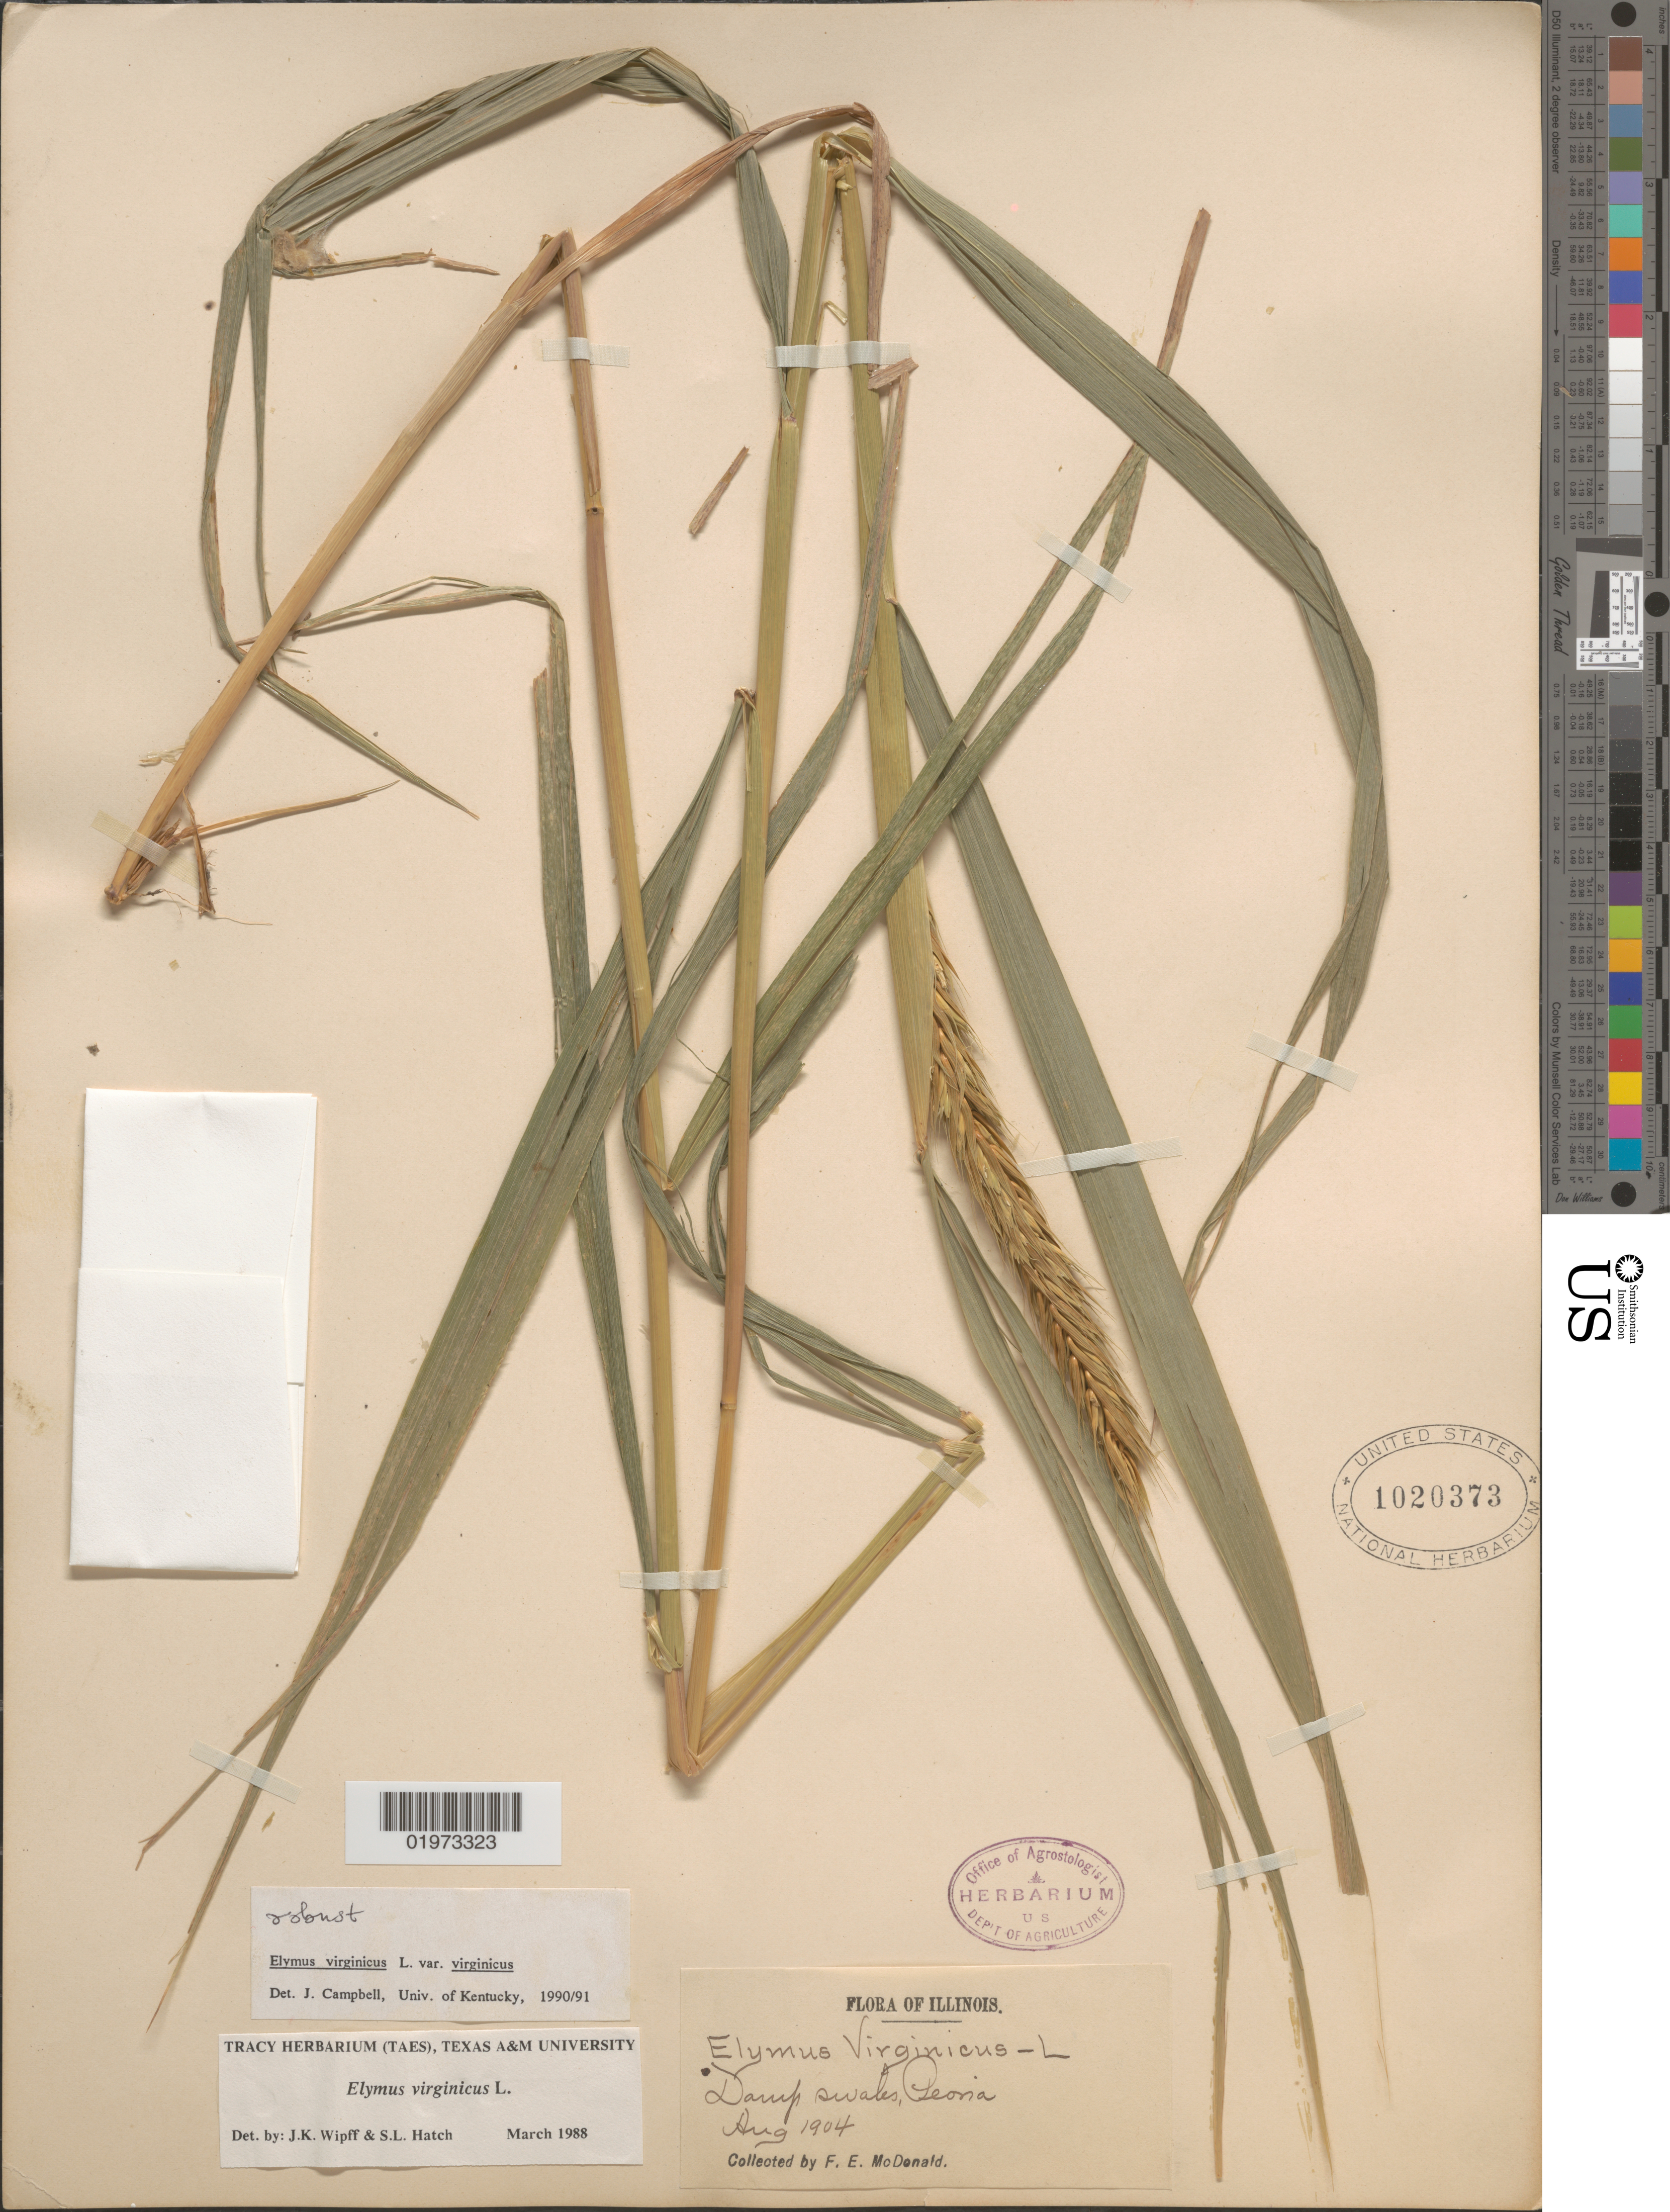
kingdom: Plantae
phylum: Tracheophyta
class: Liliopsida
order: Poales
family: Poaceae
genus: Elymus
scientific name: Elymus virginicus var. virginicus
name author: L.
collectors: F. E. McDonald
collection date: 1904-08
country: United States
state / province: Illinois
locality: Damp swales, Peoria.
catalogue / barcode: US 1020373